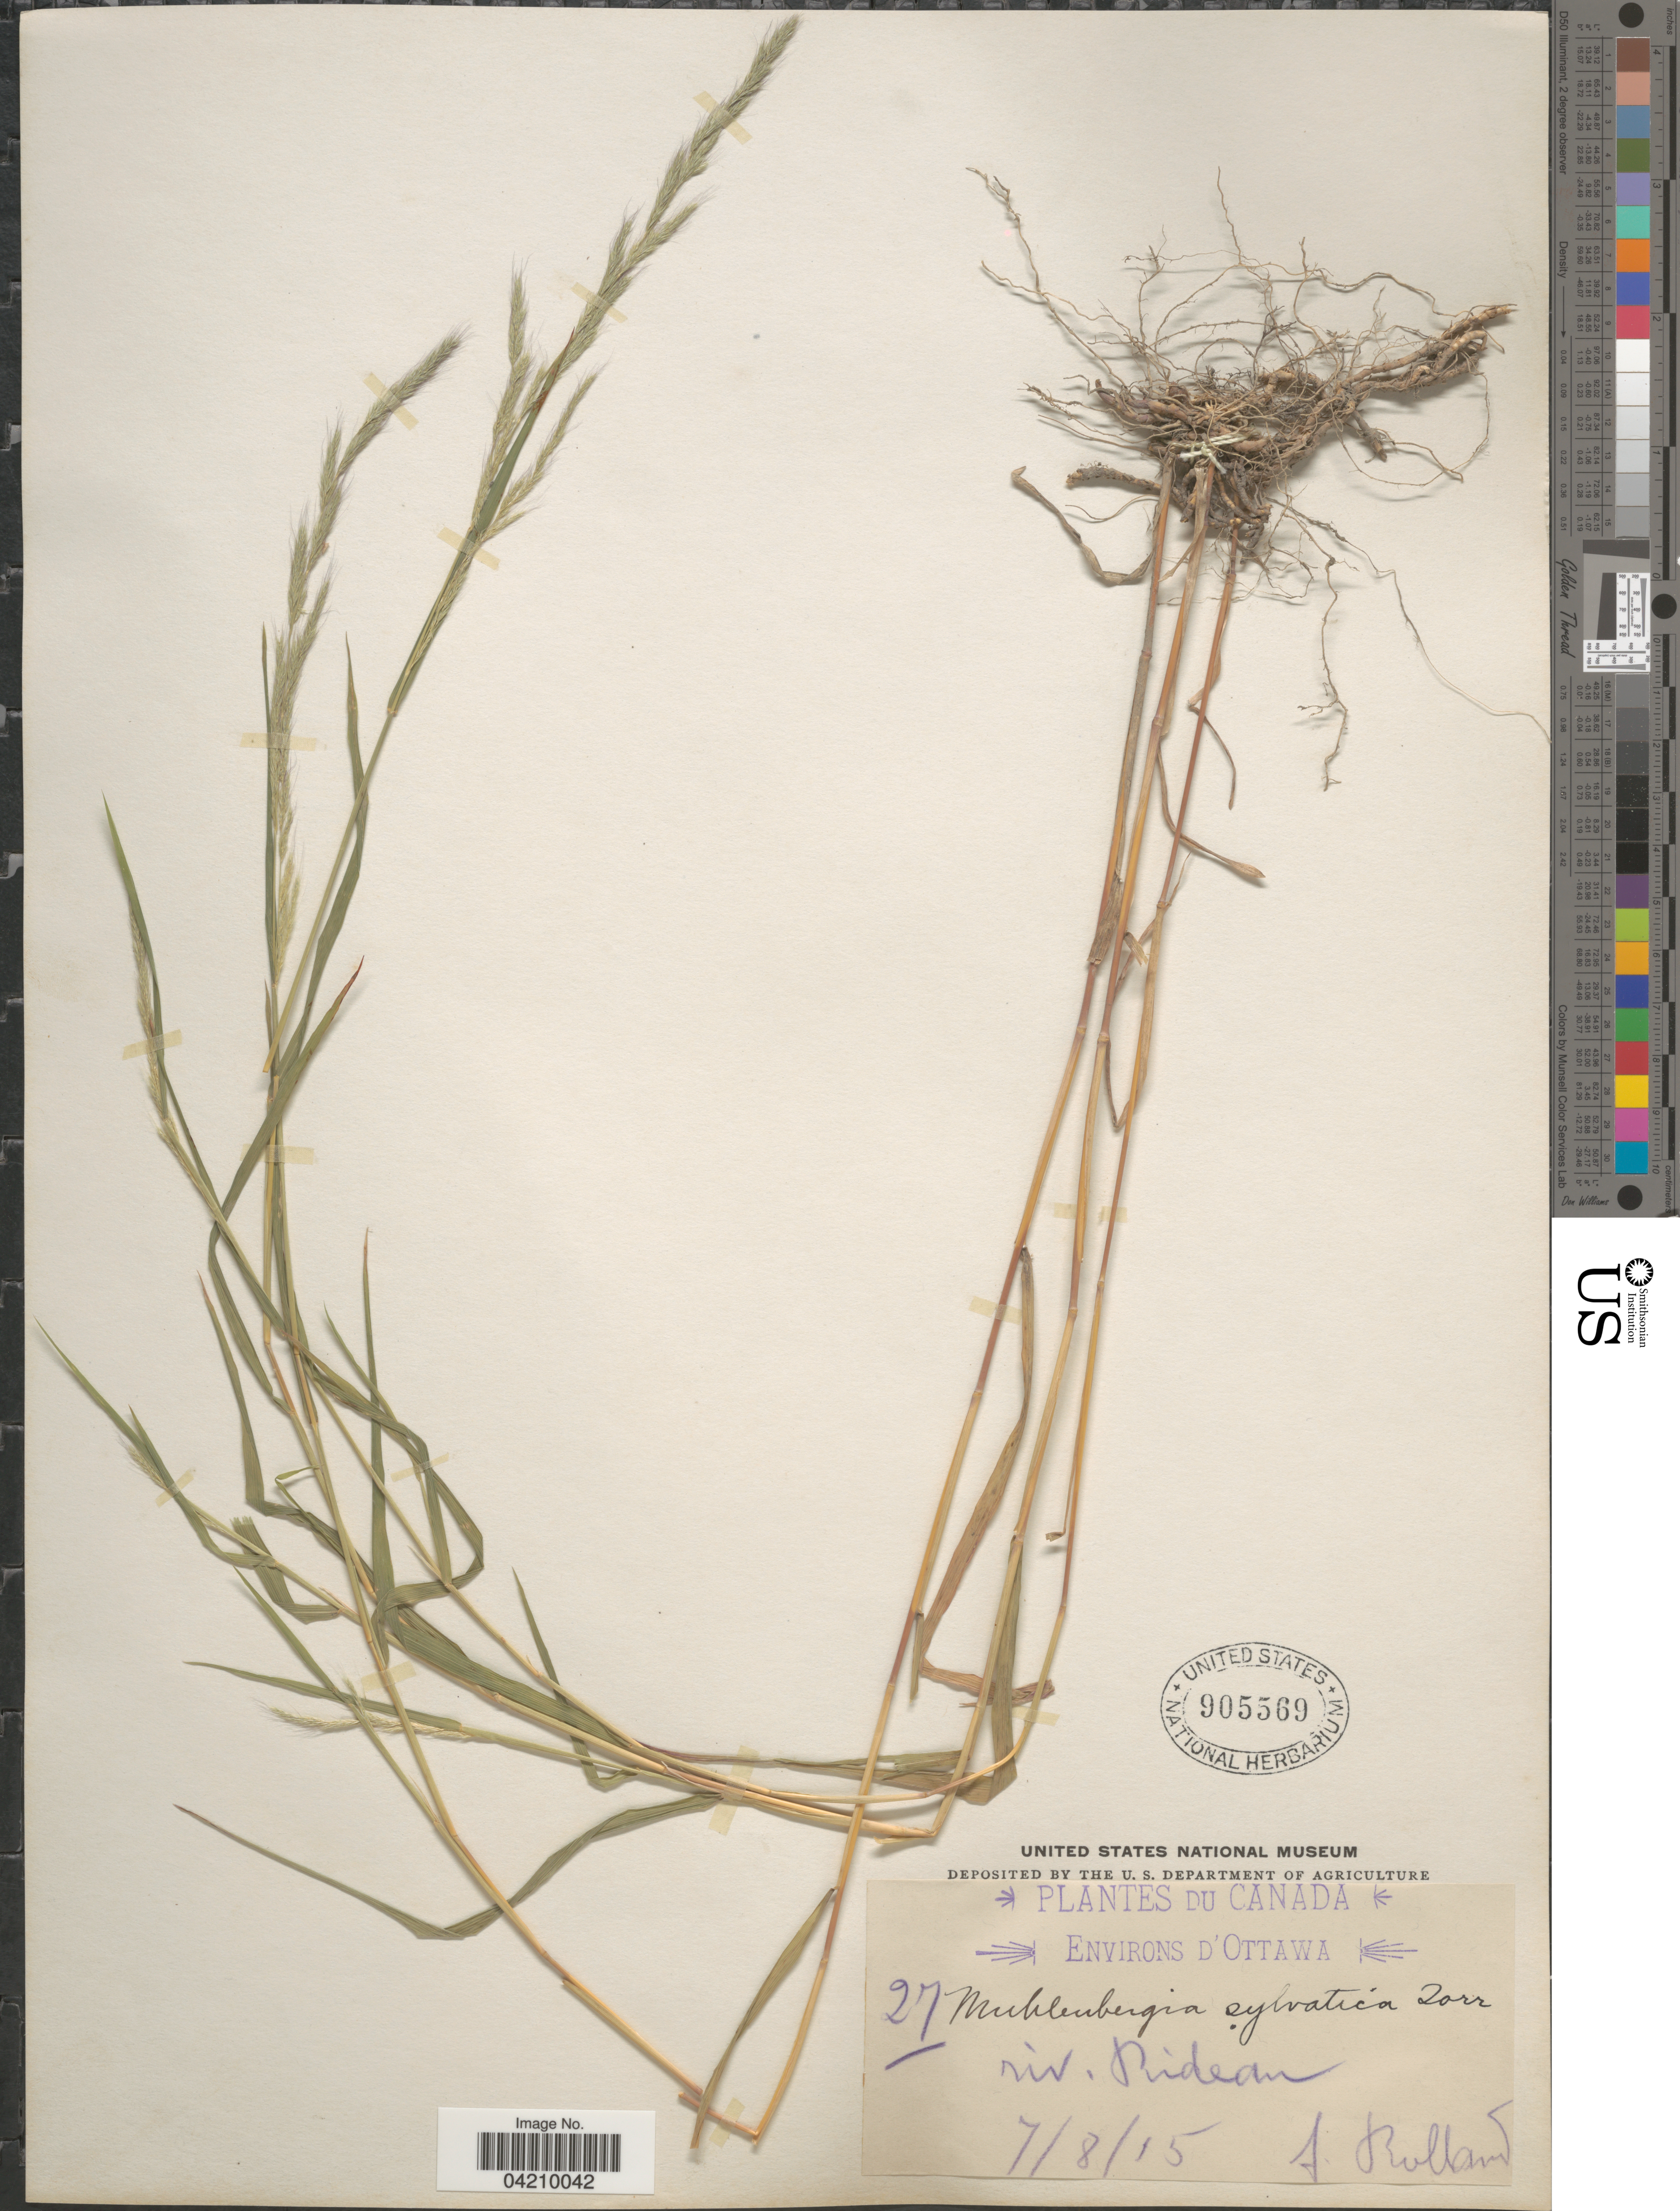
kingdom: Plantae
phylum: Tracheophyta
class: Liliopsida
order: Poales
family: Poaceae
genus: Muhlenbergia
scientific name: Muhlenbergia mexicana var. filiformis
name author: (Torr.) Scribn.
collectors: B. Rolland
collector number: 27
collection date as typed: Transcribed d/m/y: 8/7/15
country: Canada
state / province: Quebec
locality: Environs d'Ottawa. Riv. Rideau.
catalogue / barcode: US 905569